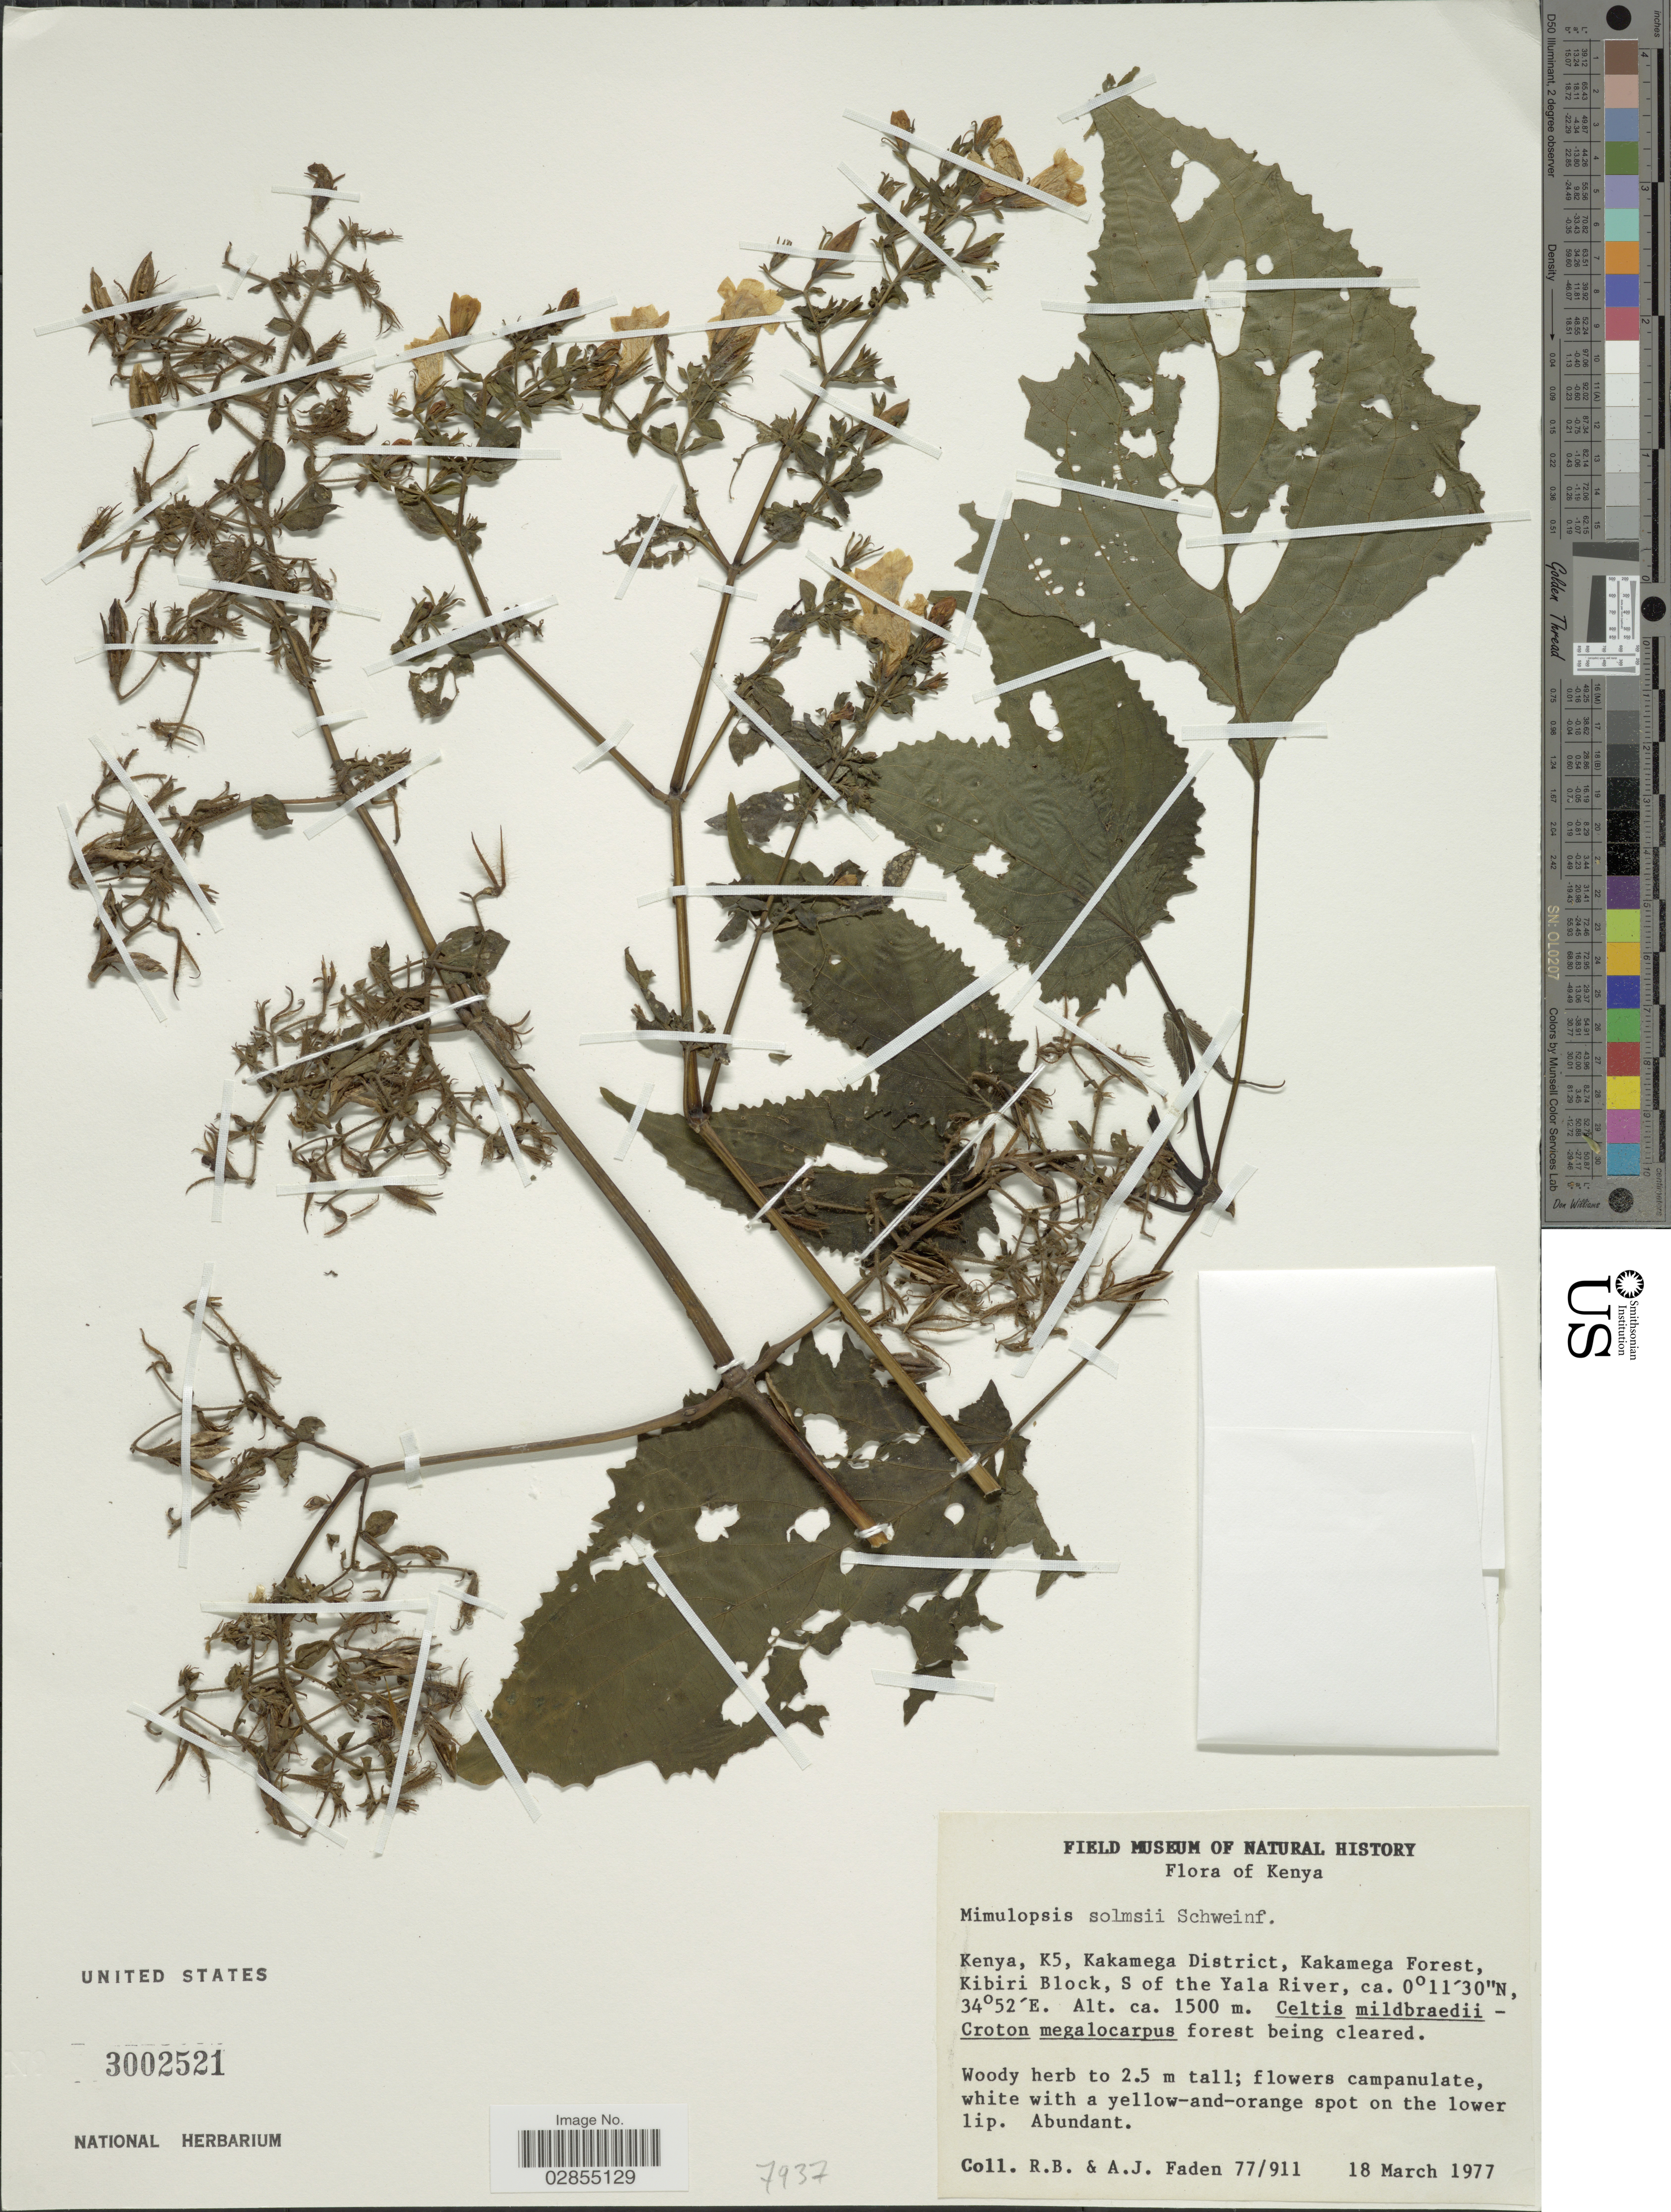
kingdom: Plantae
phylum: Tracheophyta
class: Magnoliopsida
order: Lamiales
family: Acanthaceae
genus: Mimulopsis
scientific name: Mimulopsis solmsii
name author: Schweinf.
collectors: R. B. Faden & A. J. Faden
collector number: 77/911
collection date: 1977-03-18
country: Kenya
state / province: Kakamega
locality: K5, Kakamega District, Kakamega Forest, Kibiri Block, S of the Yala River.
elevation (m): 1500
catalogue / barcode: US 3002524